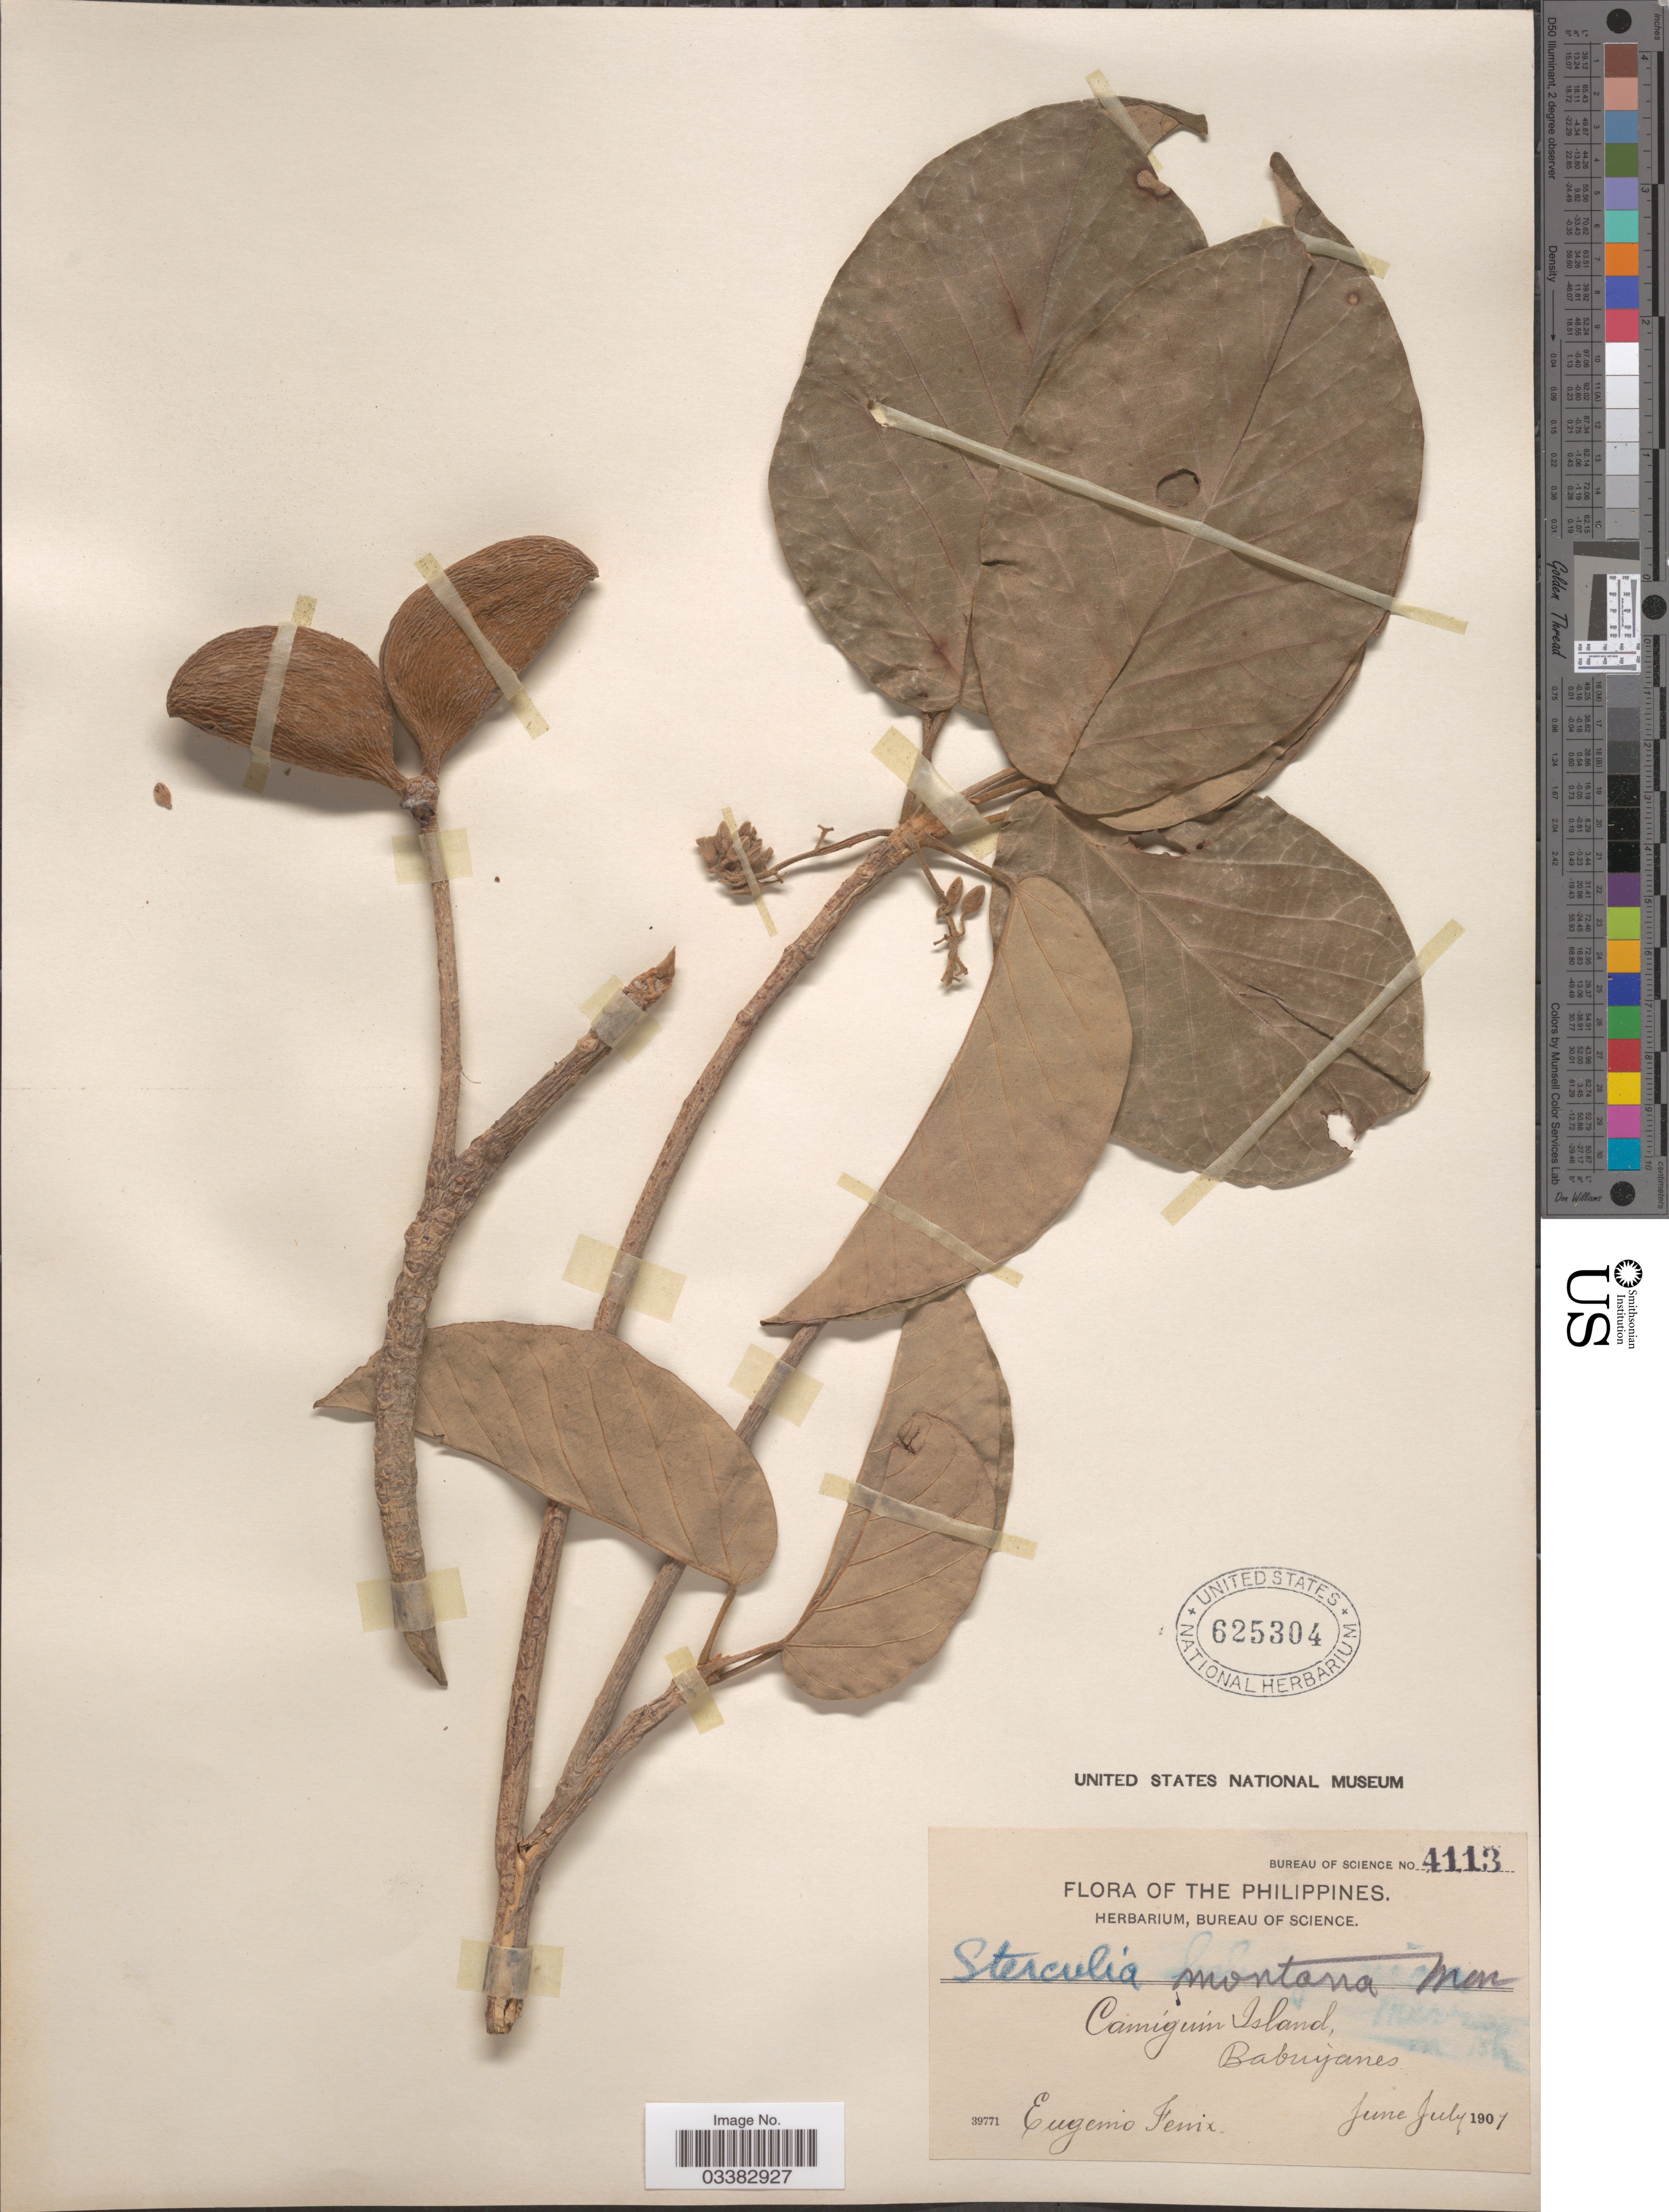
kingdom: Plantae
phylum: Tracheophyta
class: Magnoliopsida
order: Malvales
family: Malvaceae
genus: Sterculia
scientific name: Sterculia montana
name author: Merr.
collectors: E. Fénix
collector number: Bureau of Science 4113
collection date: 1907-06/1907-07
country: Philippines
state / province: Northern Mindanao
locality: Camiguin Island, Babuyanes.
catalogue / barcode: US 625304